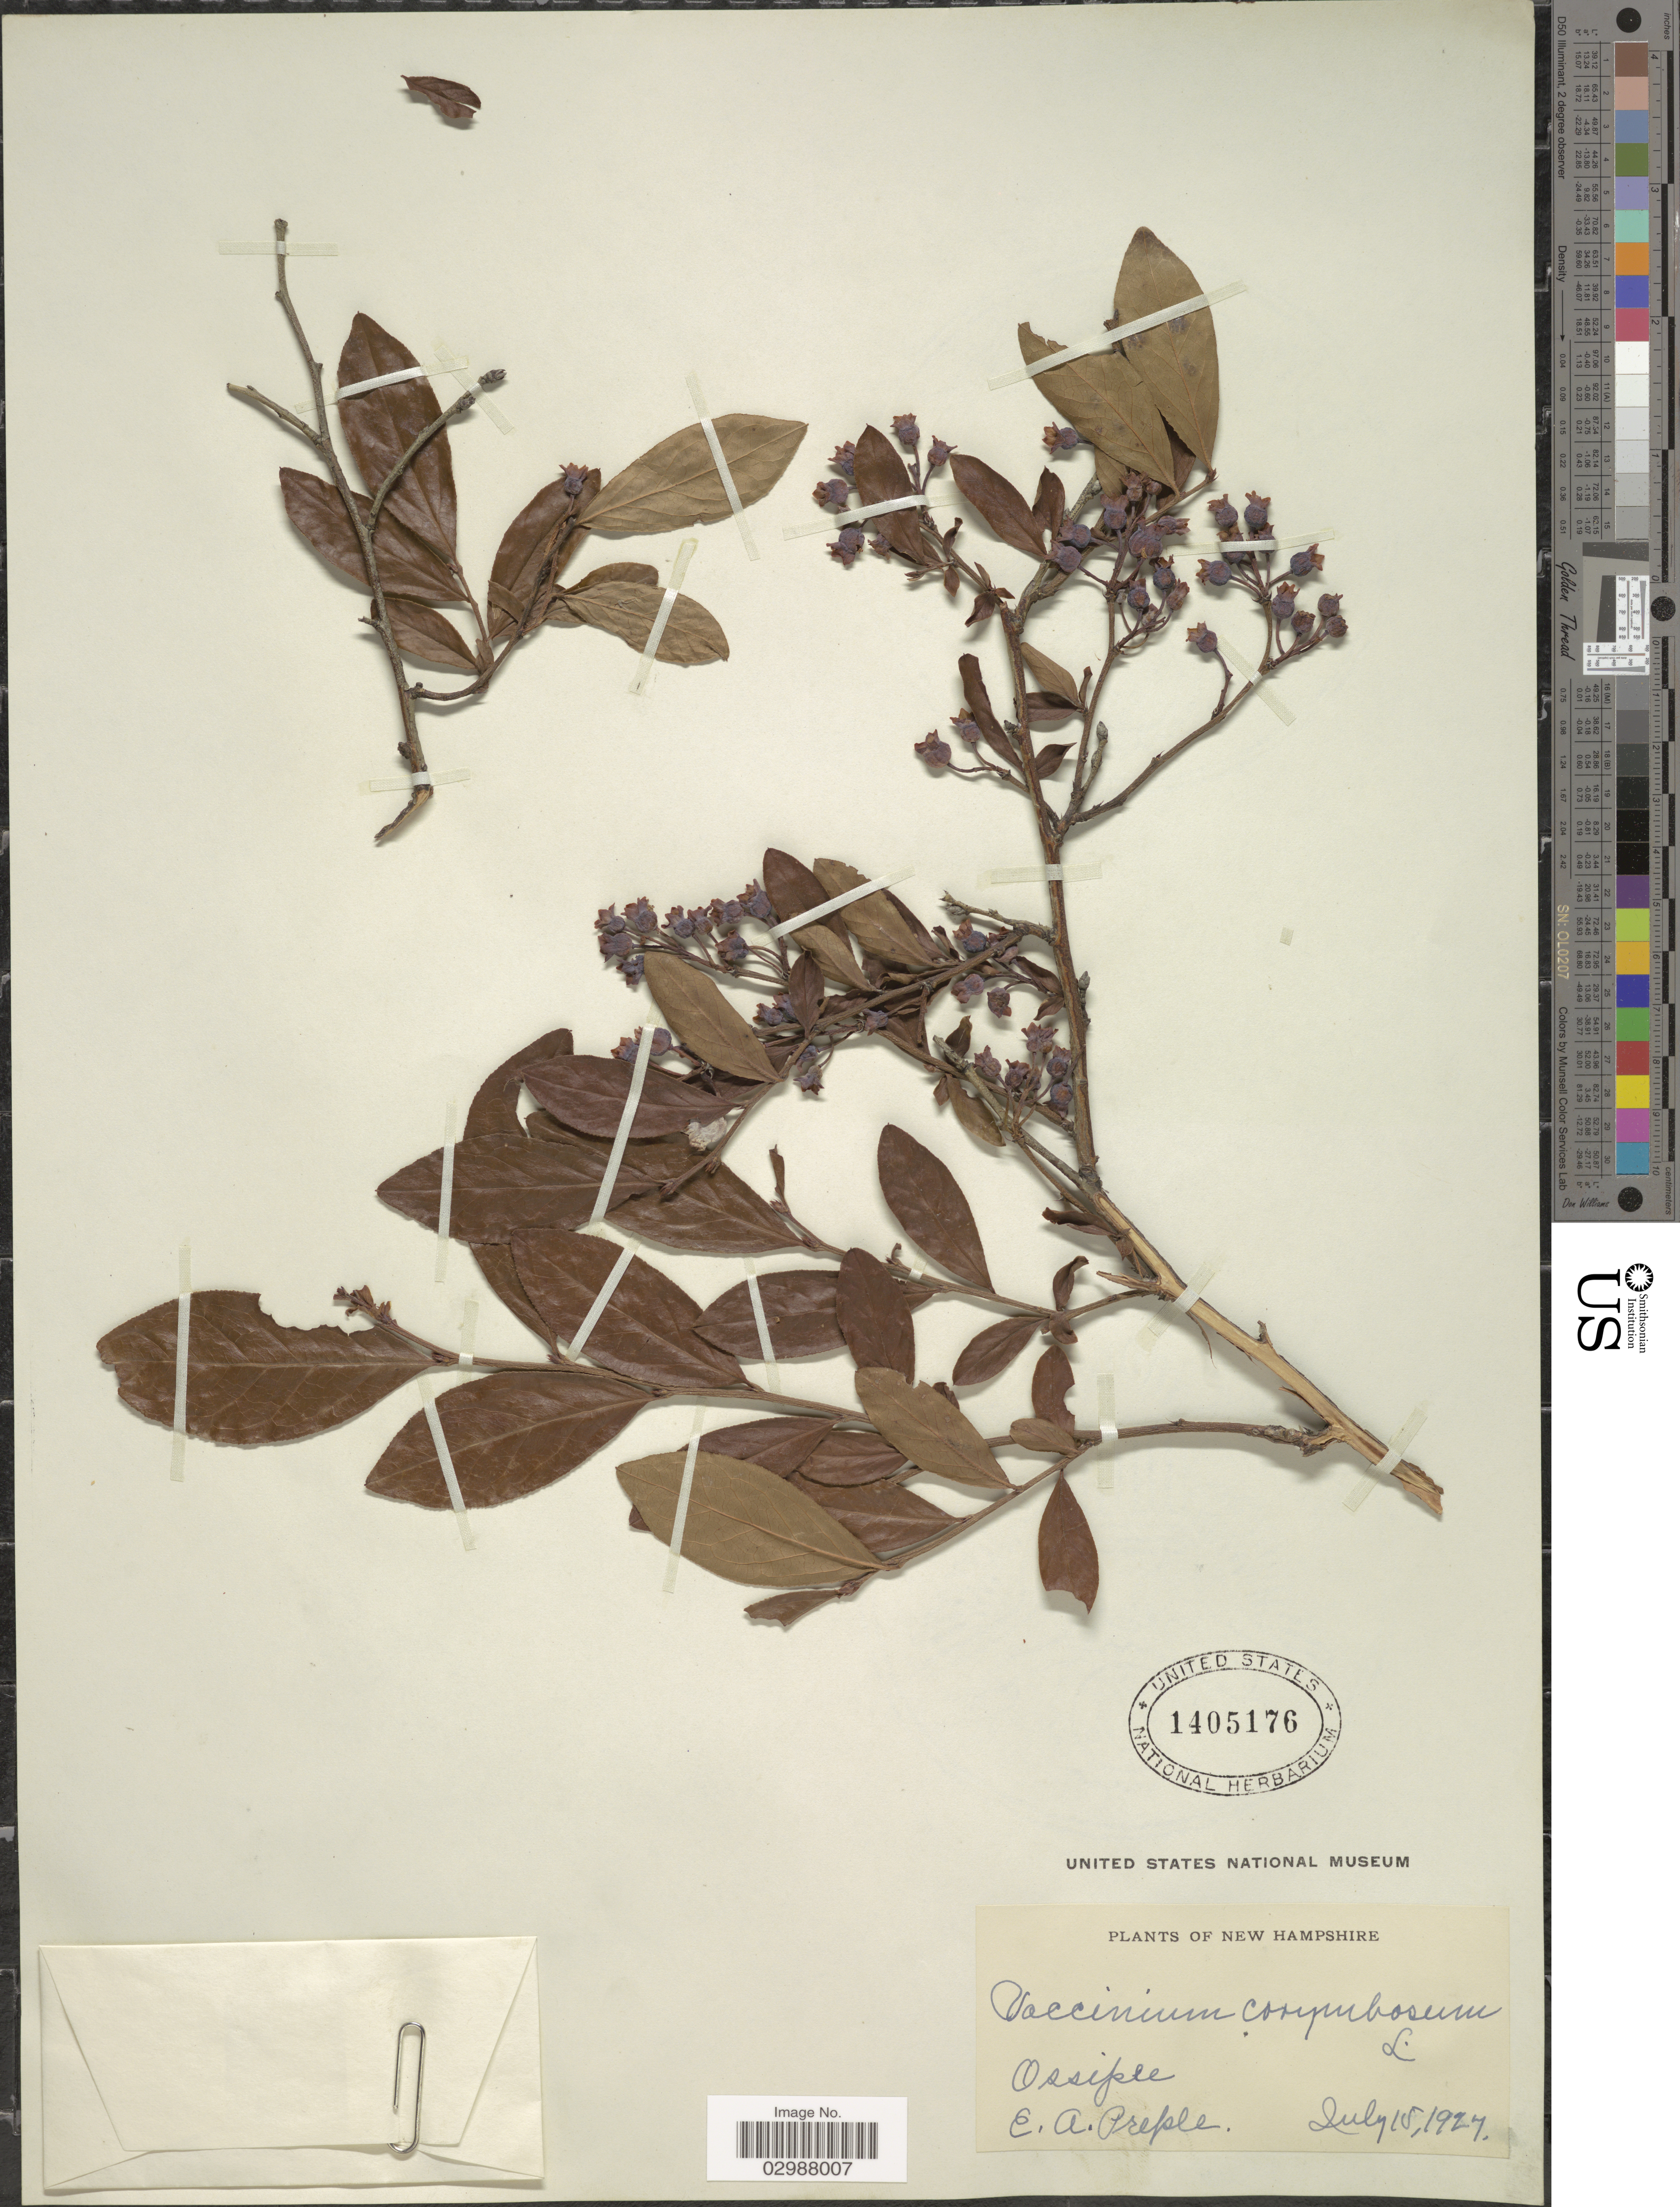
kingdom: Plantae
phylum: Tracheophyta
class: Magnoliopsida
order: Ericales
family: Ericaceae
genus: Vaccinium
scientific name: Vaccinium corymbosum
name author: L.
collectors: E. Preble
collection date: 1927-07-15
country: United States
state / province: New Hampshire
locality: Ossipee.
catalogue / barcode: US 1405176